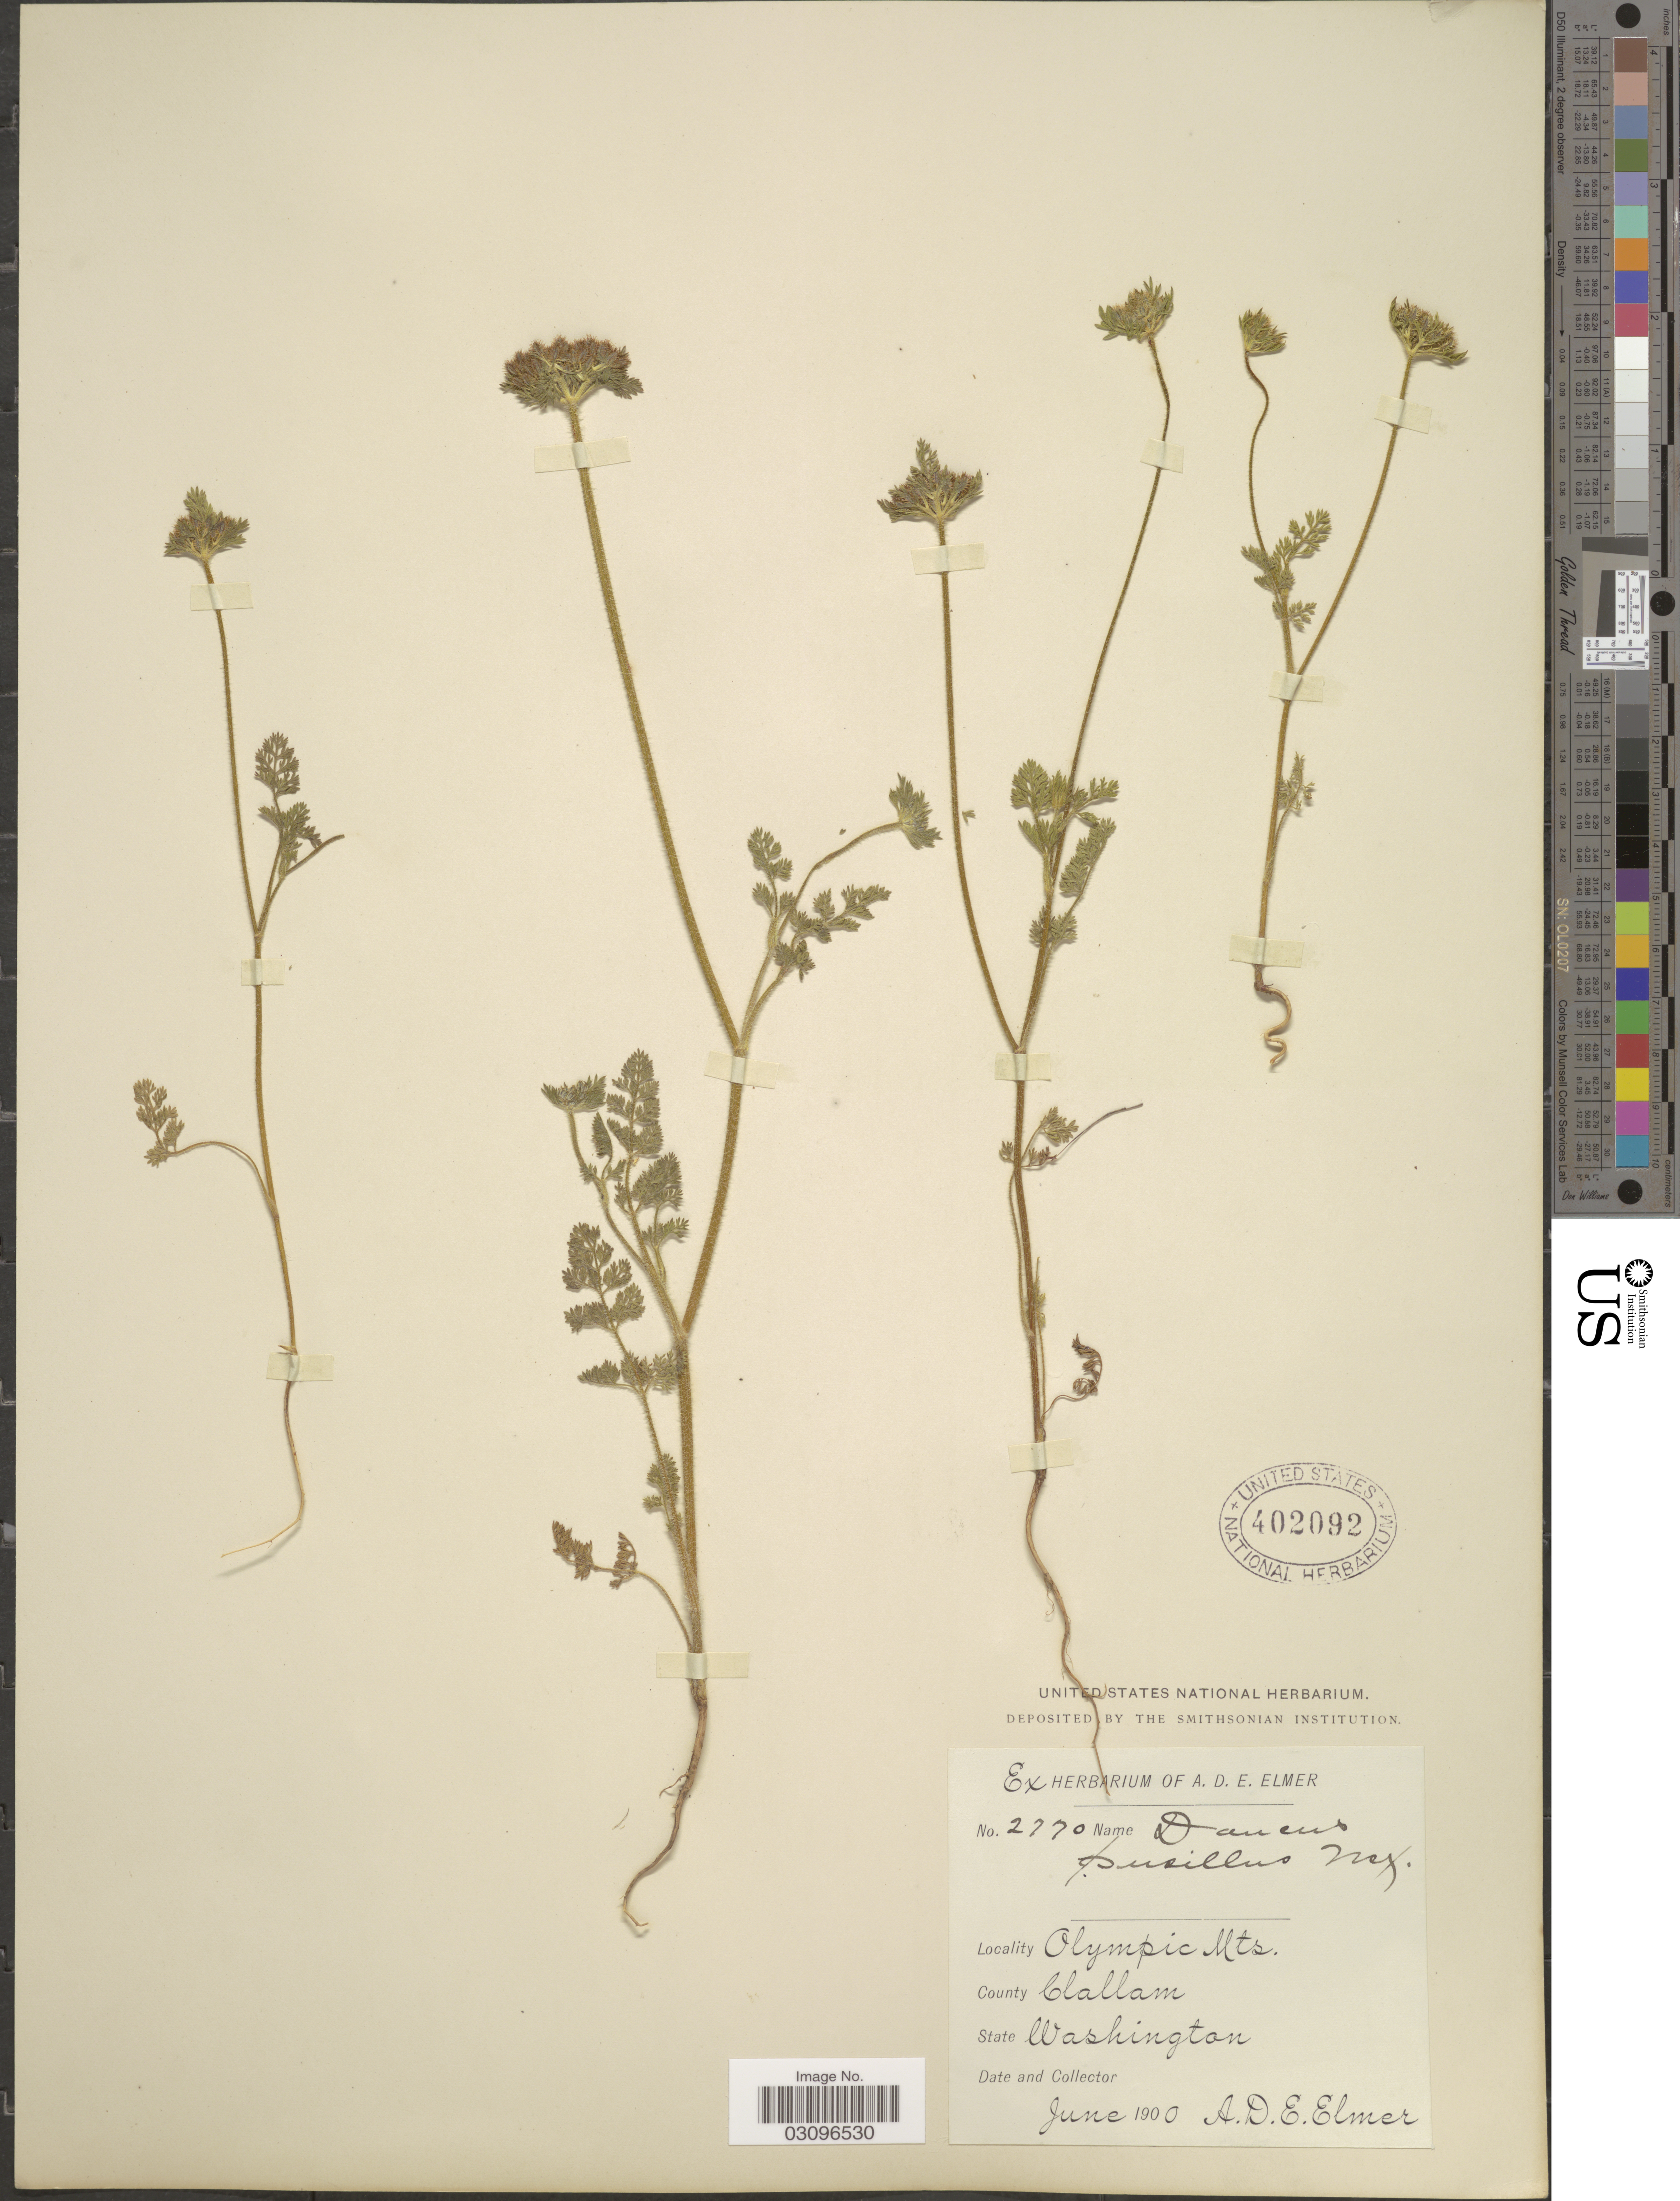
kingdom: Plantae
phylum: Tracheophyta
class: Magnoliopsida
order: Apiales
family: Apiaceae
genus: Daucus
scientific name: Daucus pusillus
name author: Michx.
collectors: A. D. E. Elmer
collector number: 2770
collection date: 1900-06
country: United States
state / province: Washington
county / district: Clallam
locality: Olympic Mts., County Clallam.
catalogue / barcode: US 402092